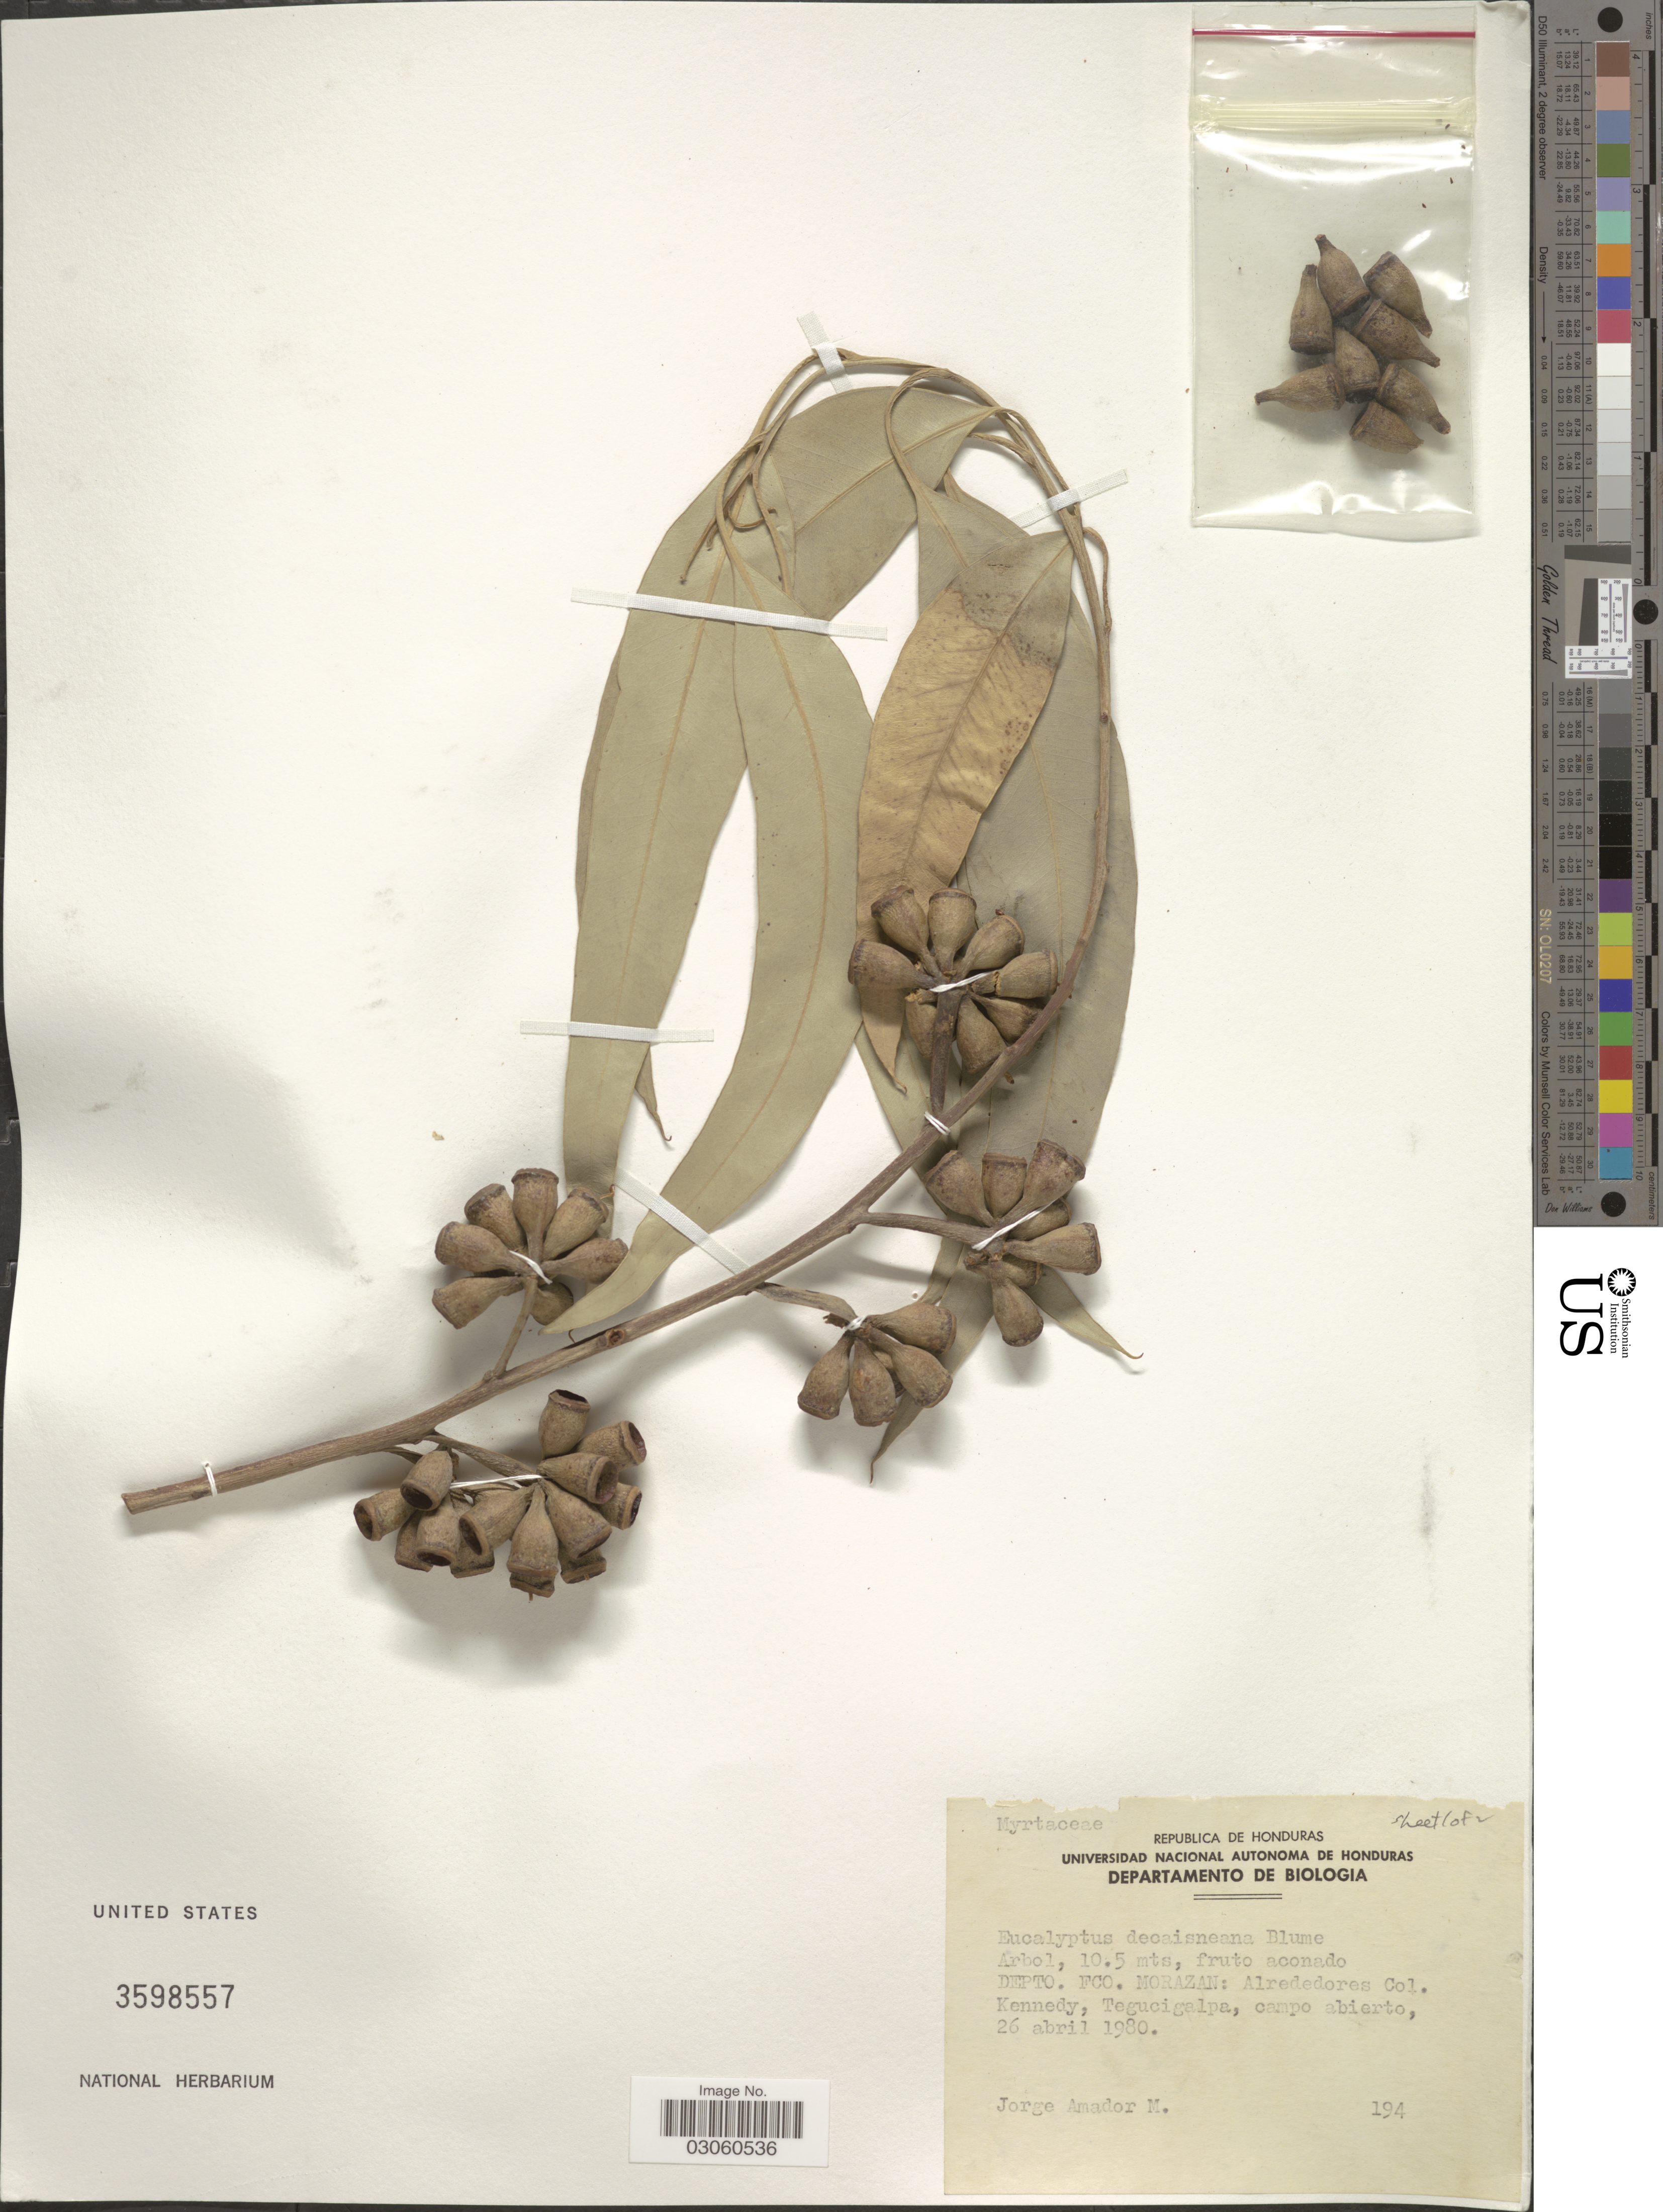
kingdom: Plantae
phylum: Tracheophyta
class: Magnoliopsida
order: Myrtales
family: Myrtaceae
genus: Eucalyptus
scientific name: Eucalyptus decaisneana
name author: Blume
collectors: J. Amador M.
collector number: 194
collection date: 1980-04-26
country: Honduras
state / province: Fco. Morazán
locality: Depto. Fco. Morazan: Alrededores Col. Kennedy, Tegucigalpa, campo abierto.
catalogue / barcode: US 3598557